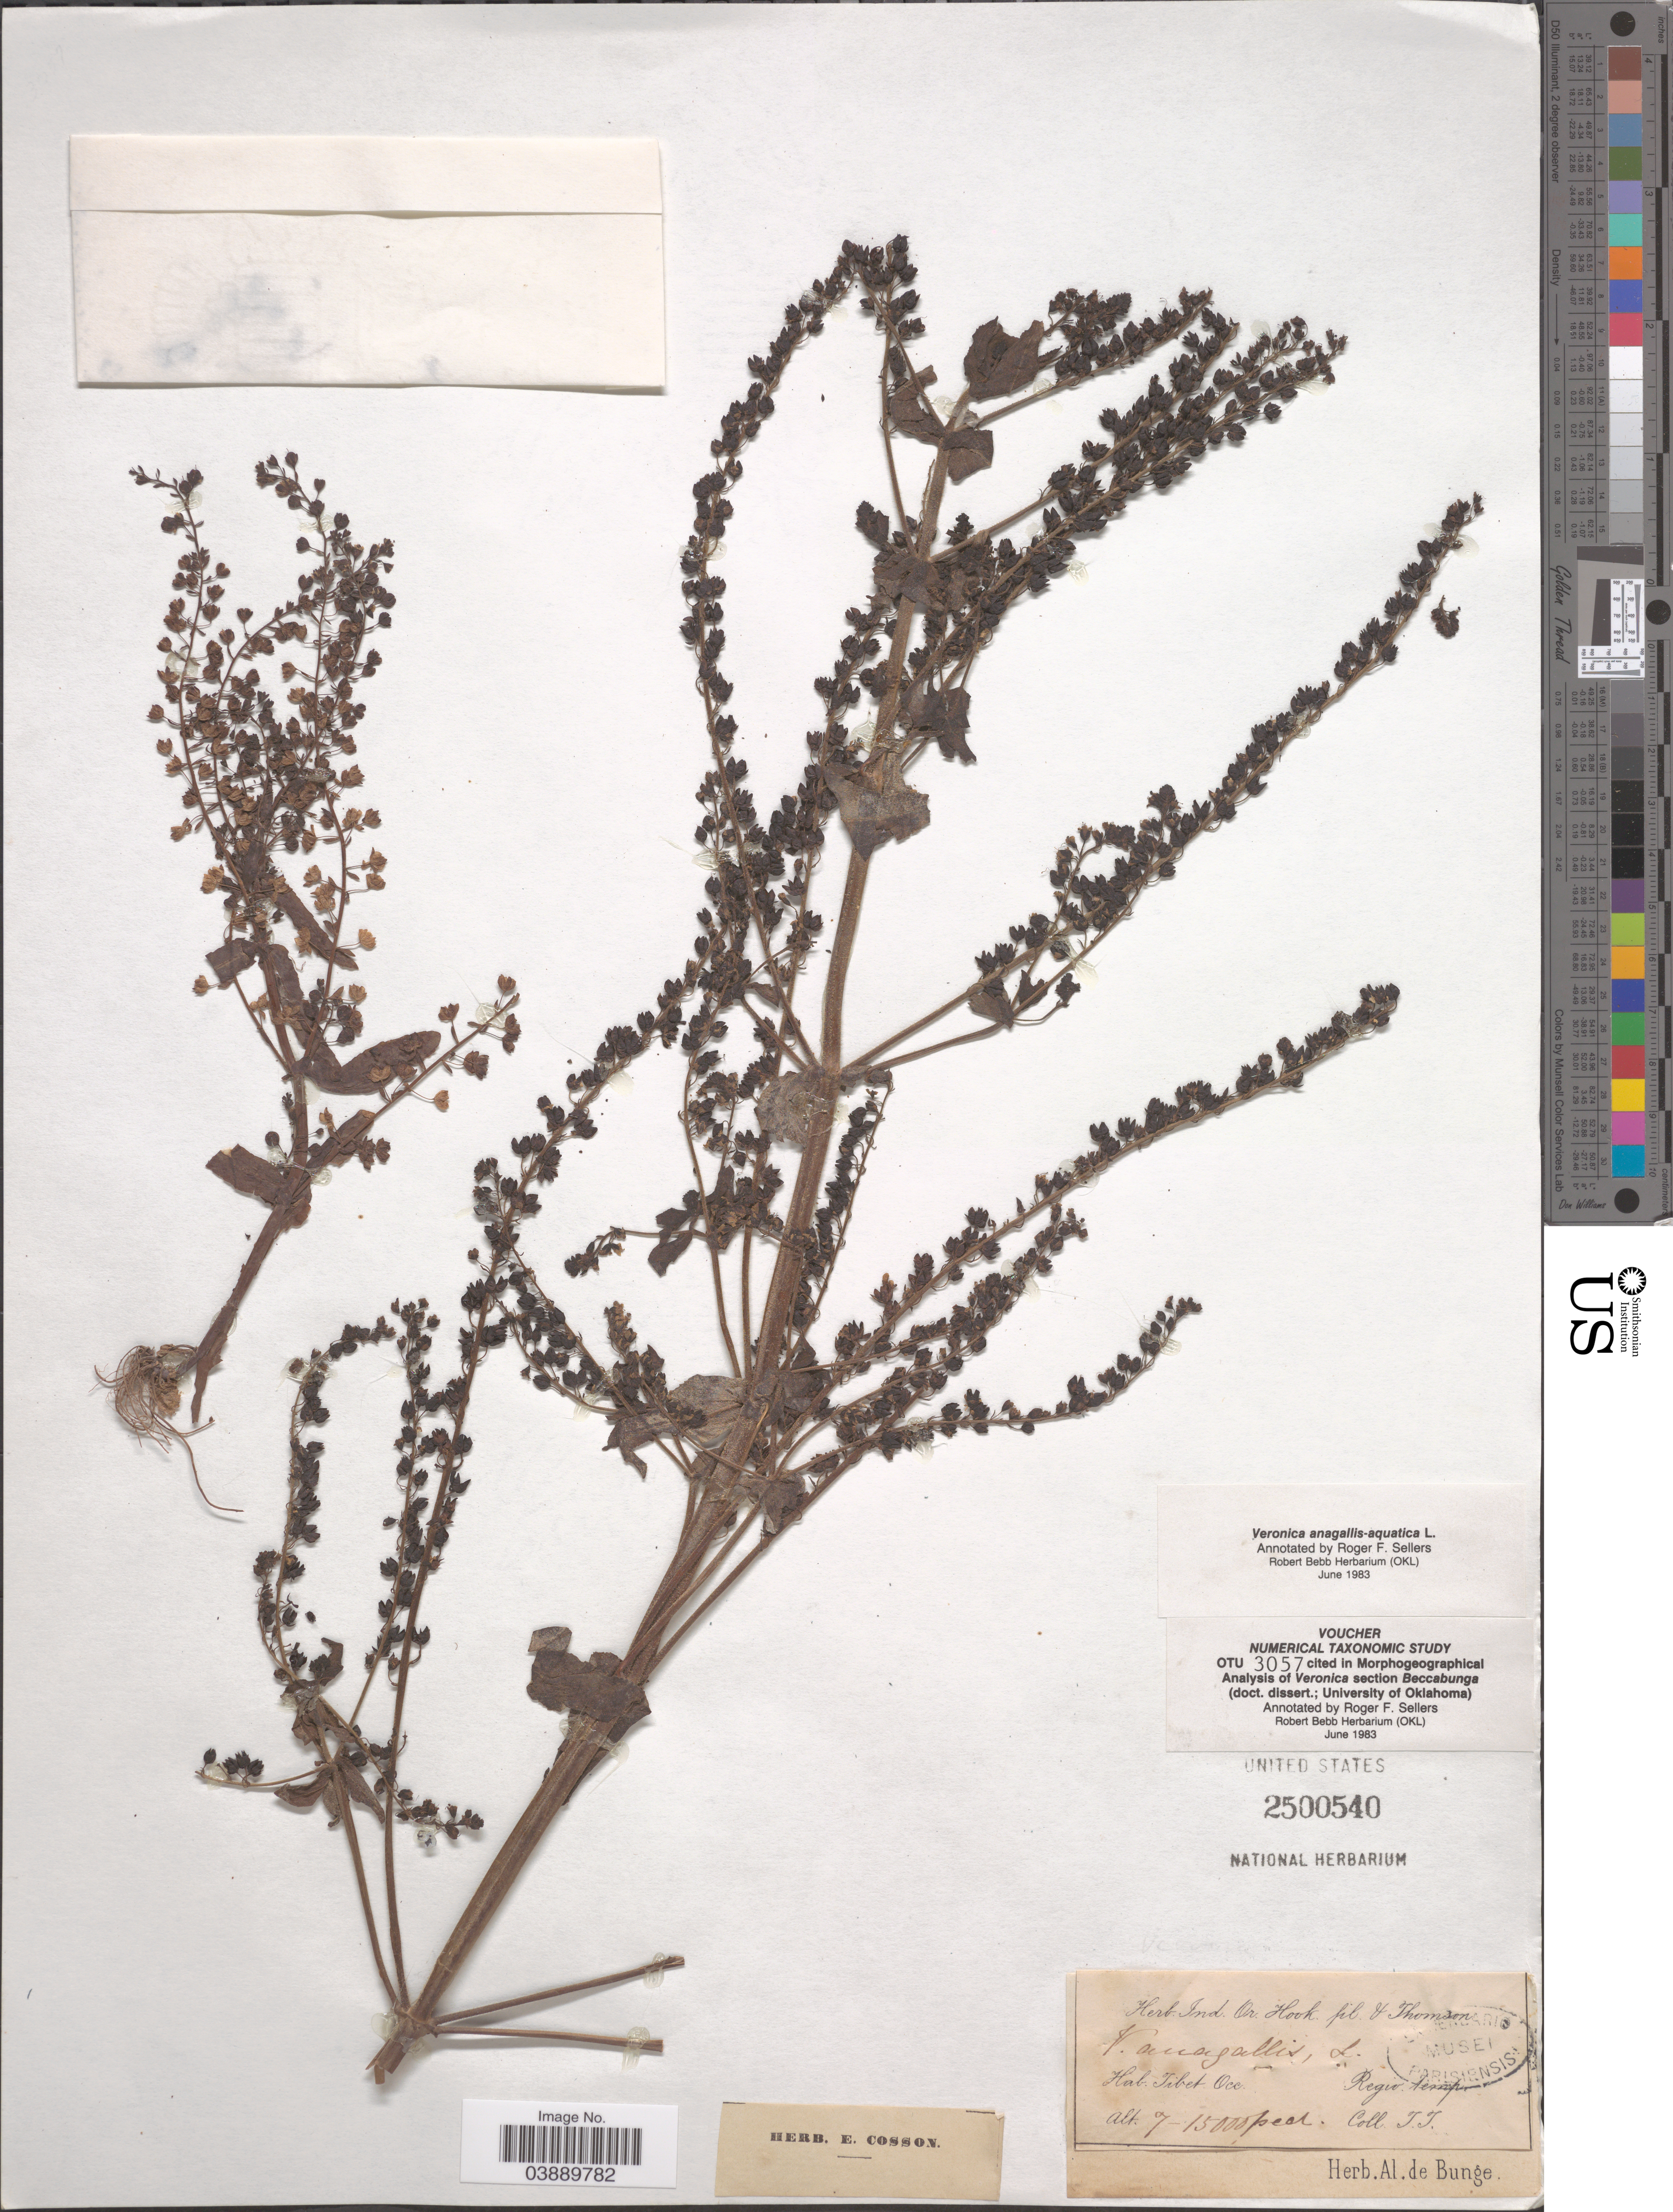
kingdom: Plantae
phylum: Tracheophyta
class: Magnoliopsida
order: Lamiales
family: Plantaginaceae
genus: Veronica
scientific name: Veronica anagallis-aquatica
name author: L.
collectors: T. Thomson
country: China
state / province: Xizang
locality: Tibet Occ. Regio temp.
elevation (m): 2134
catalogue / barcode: US 2500540